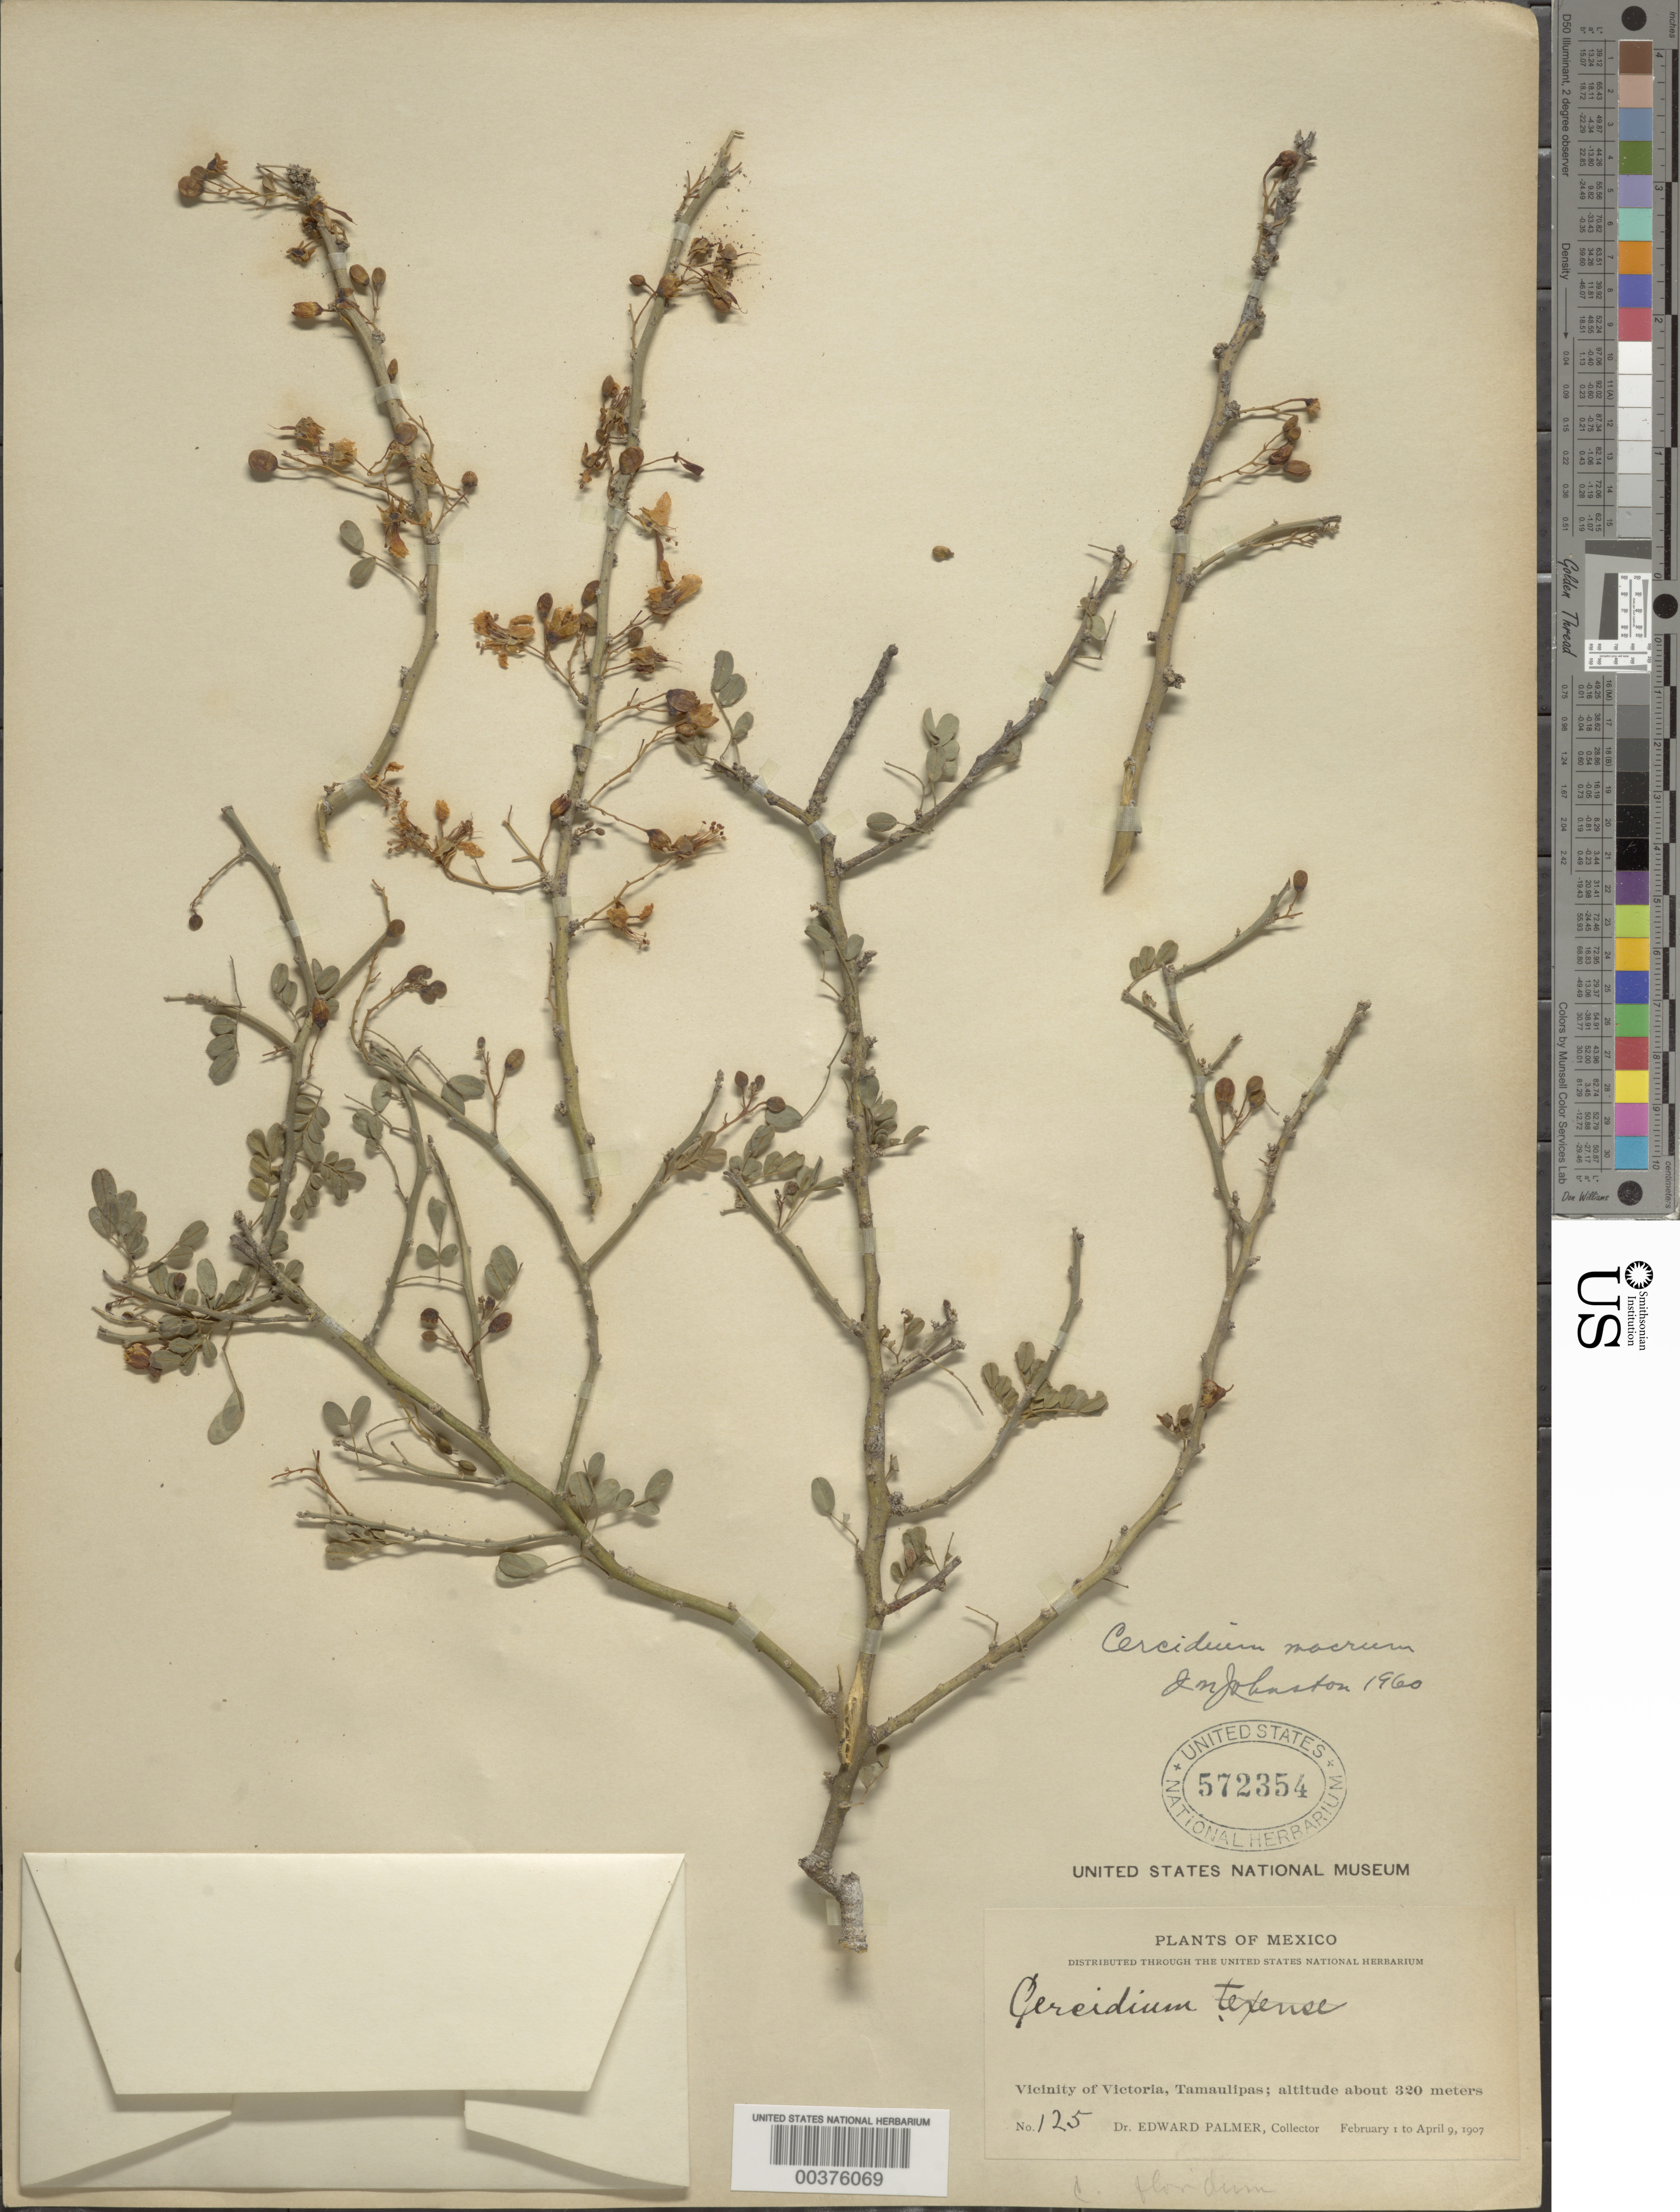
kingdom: Plantae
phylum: Tracheophyta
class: Magnoliopsida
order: Fabales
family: Fabaceae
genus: Parkinsonia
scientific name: Parkinsonia texana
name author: (A. Gray) S. Watson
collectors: E. Palmer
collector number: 125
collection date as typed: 01 Feb 1907 to 09 Apr 1907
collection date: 1907-02-01/1907-04-09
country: Mexico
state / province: Tamaulipas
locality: Vicinity of Victoria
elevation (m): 320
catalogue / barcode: US 572354